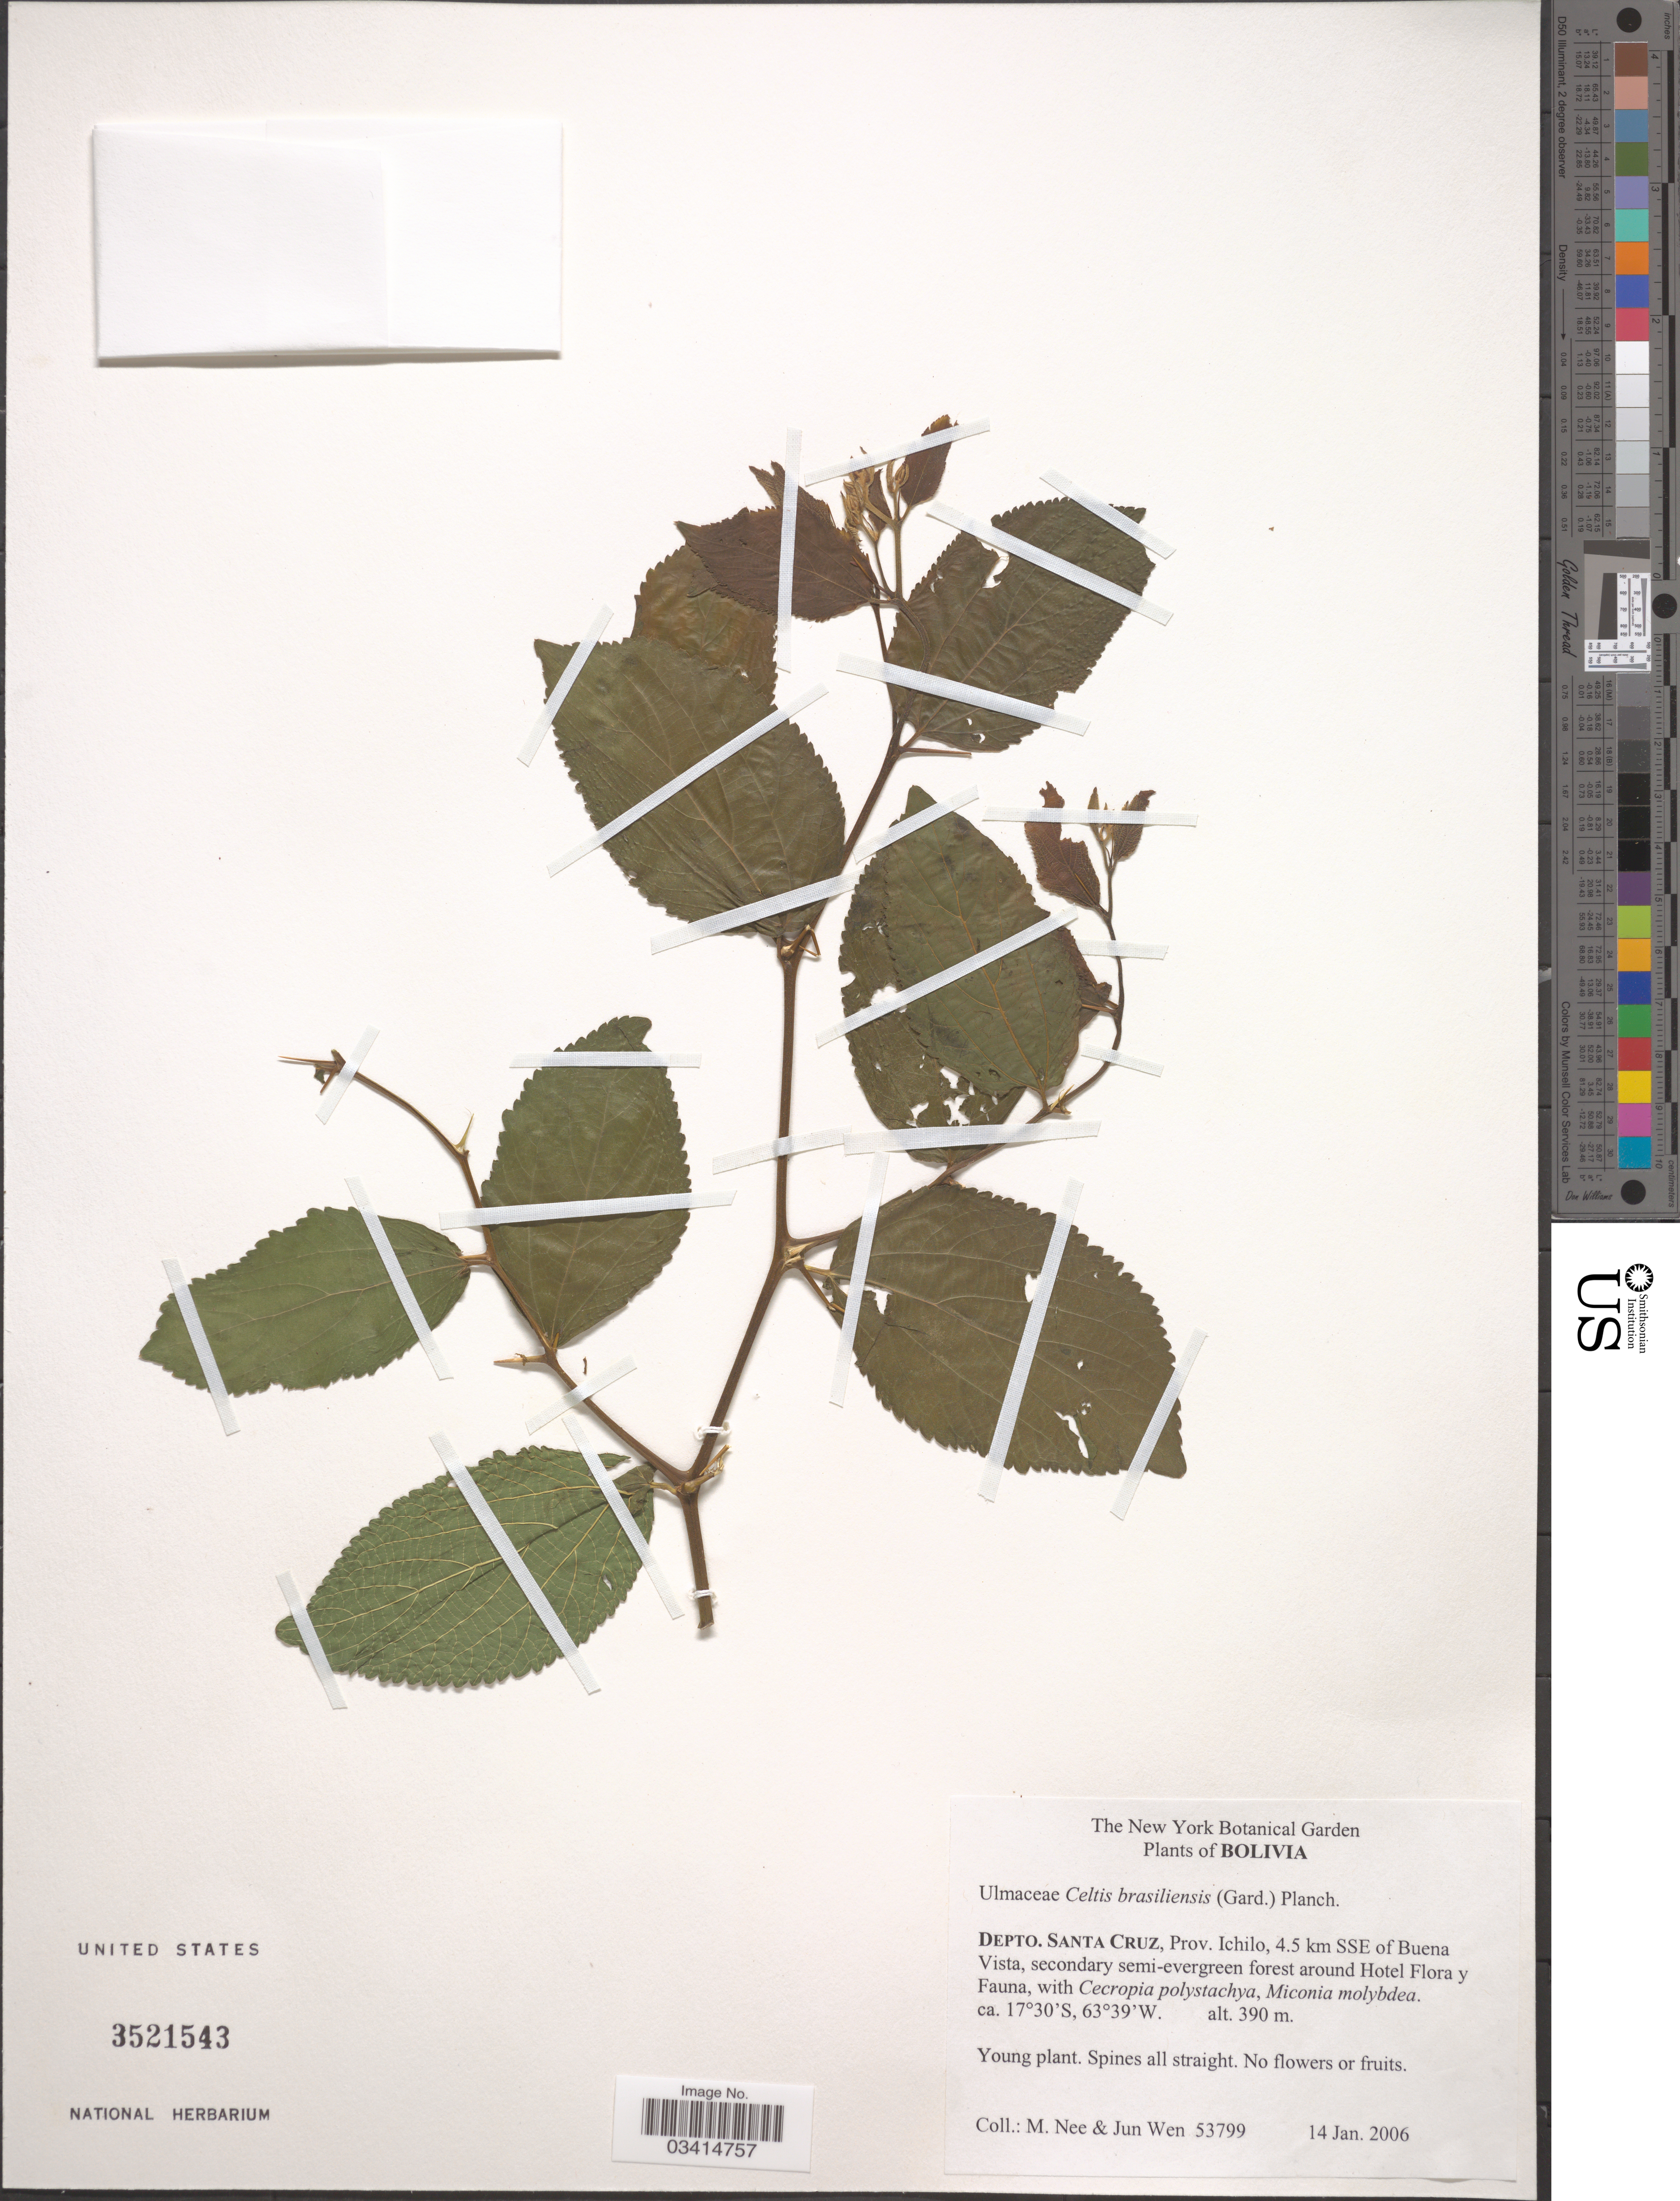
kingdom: Plantae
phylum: Tracheophyta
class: Magnoliopsida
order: Rosales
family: Cannabaceae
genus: Celtis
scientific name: Celtis brasiliensis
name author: (Gardner) Planch.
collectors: M. Nee & J. Wen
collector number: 53799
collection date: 2006-01-14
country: Bolivia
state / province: Santa Cruz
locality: Depto. Santa Cruz, Prov. Ichilo, 4.5 km SSE of Buena Vista, secondary semi-evergreen forest around Hotel Flora y Fauna.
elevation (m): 390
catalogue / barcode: US 3521543